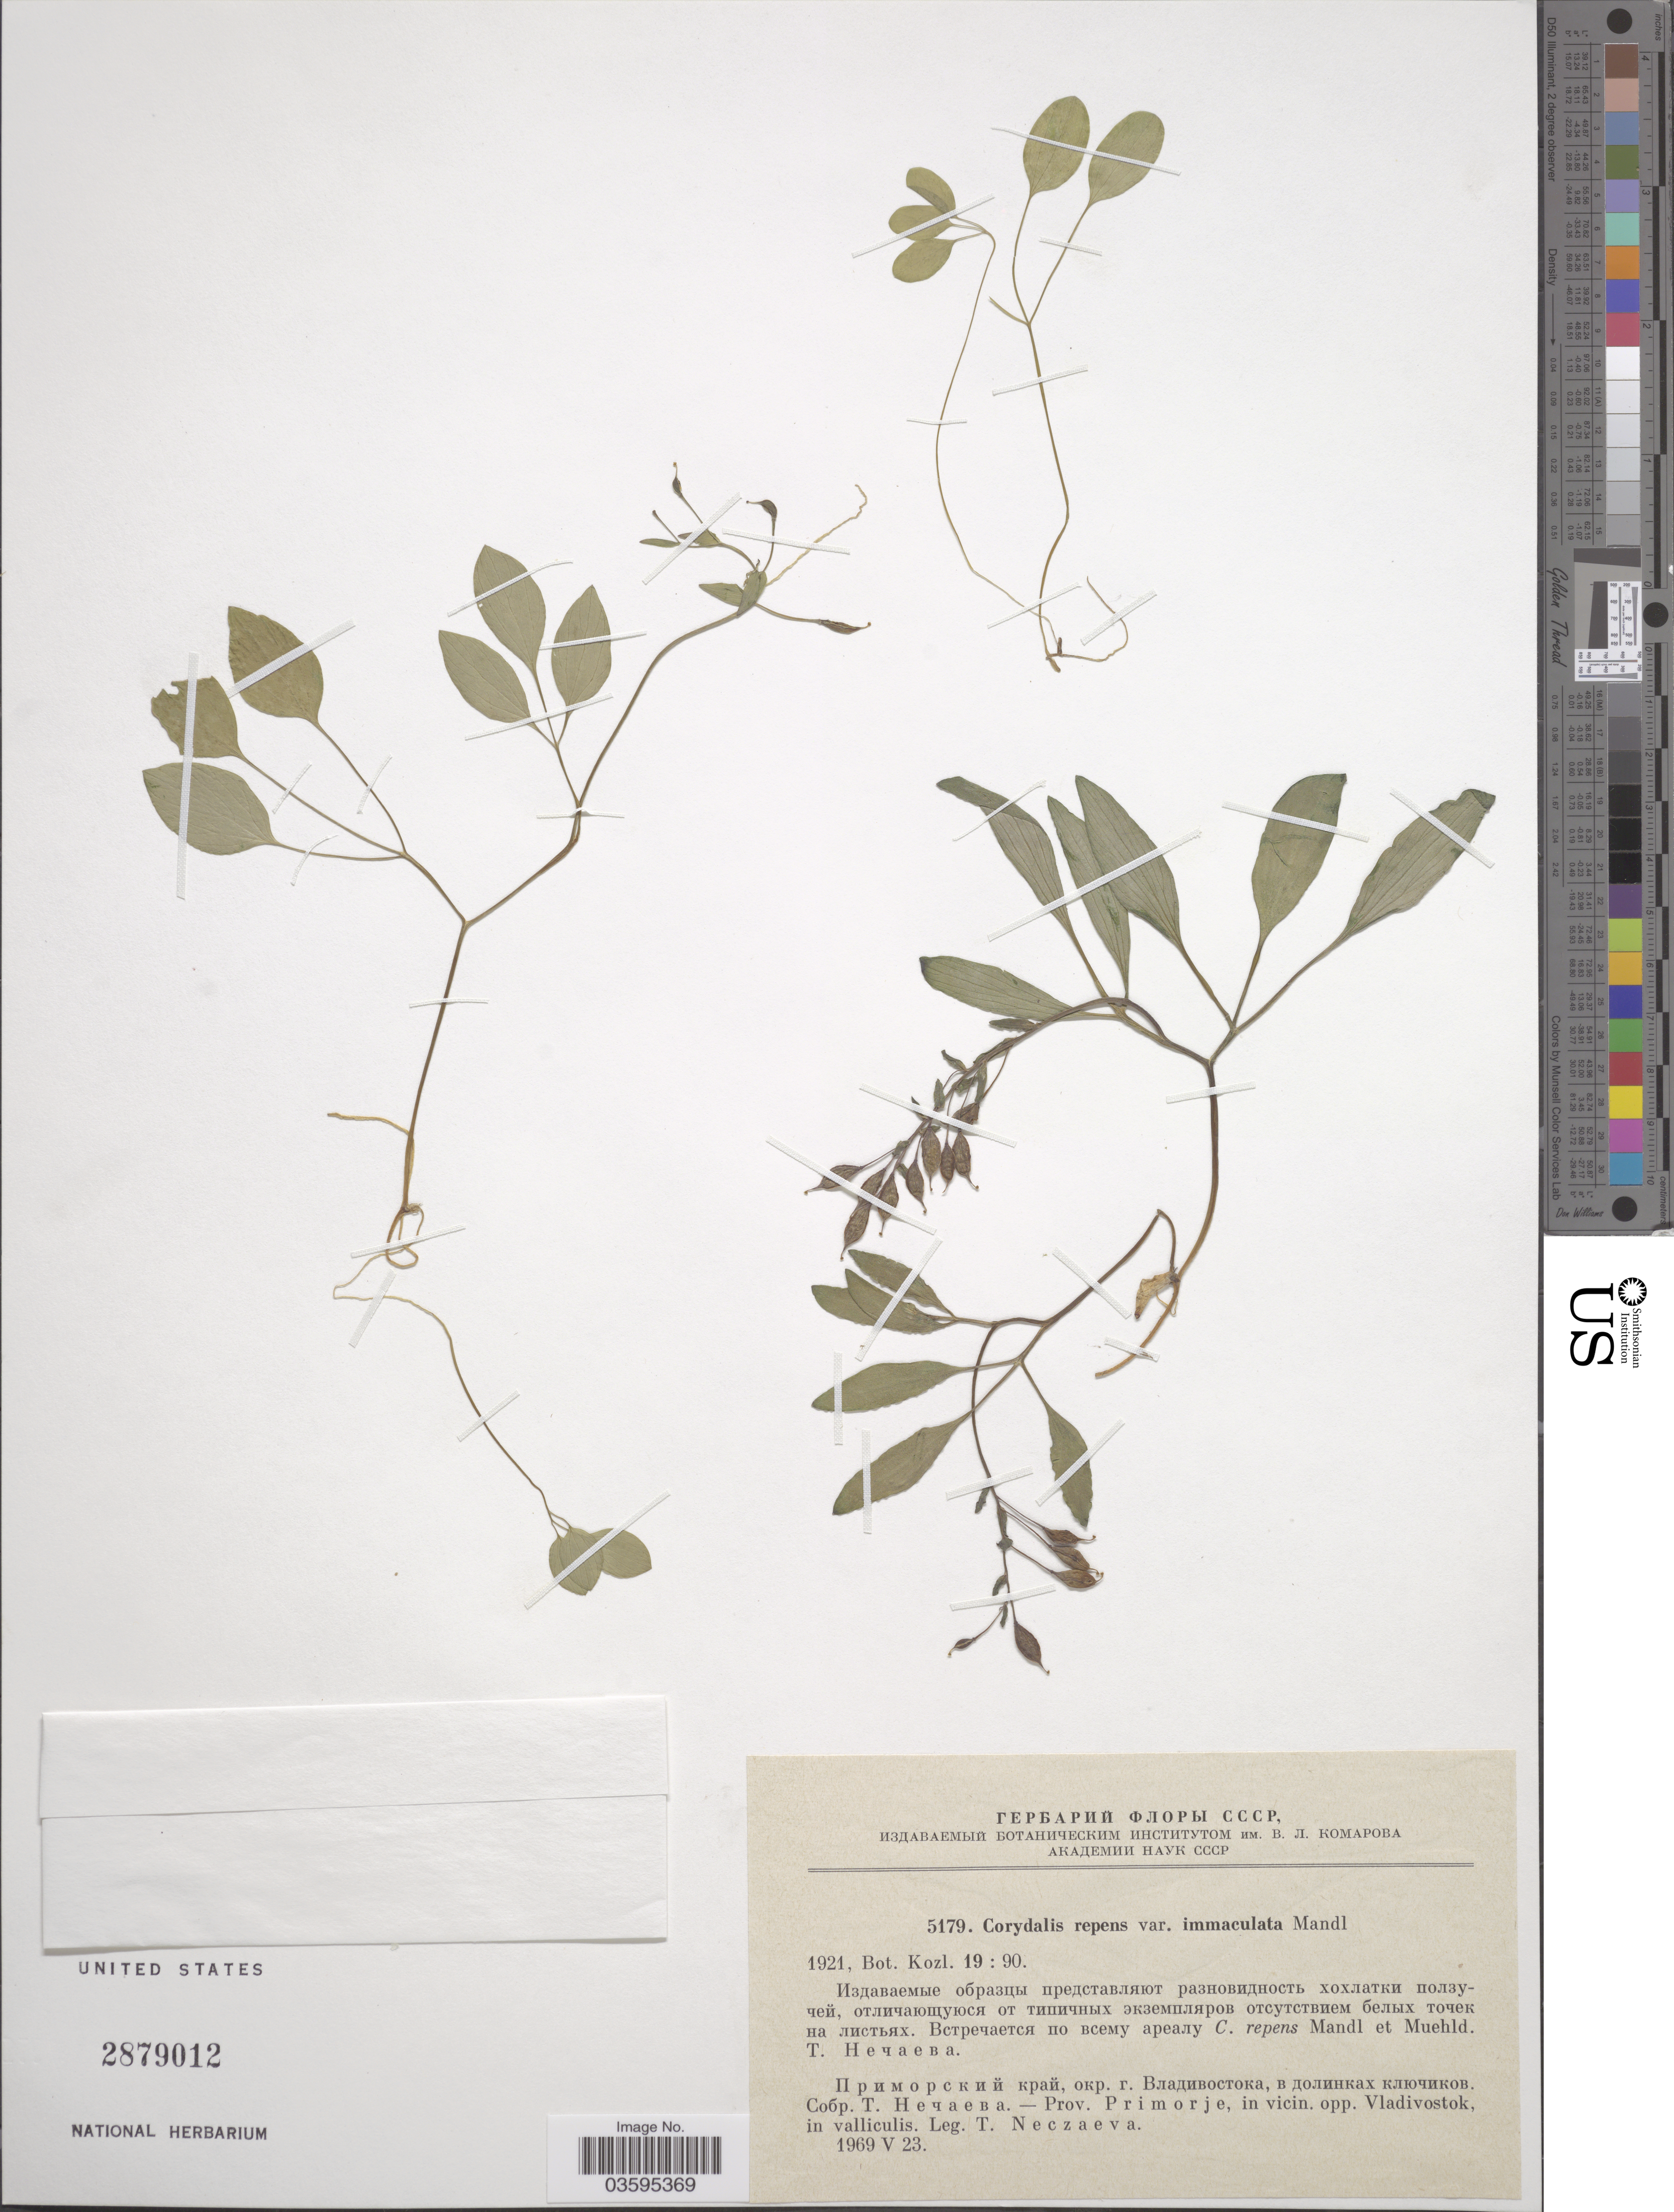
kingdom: Plantae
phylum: Tracheophyta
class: Magnoliopsida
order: Ranunculales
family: Papaveraceae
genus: Corydalis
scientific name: Corydalis repens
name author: Mandl & Muehld.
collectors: T. Neczaeva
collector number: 5179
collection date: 1969-05-23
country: Croatia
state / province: Primorje-Gorski Kotar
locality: Prov. Primorje, in vicin. opp. Vladivostok, in valliculis.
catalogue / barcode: US 2879012